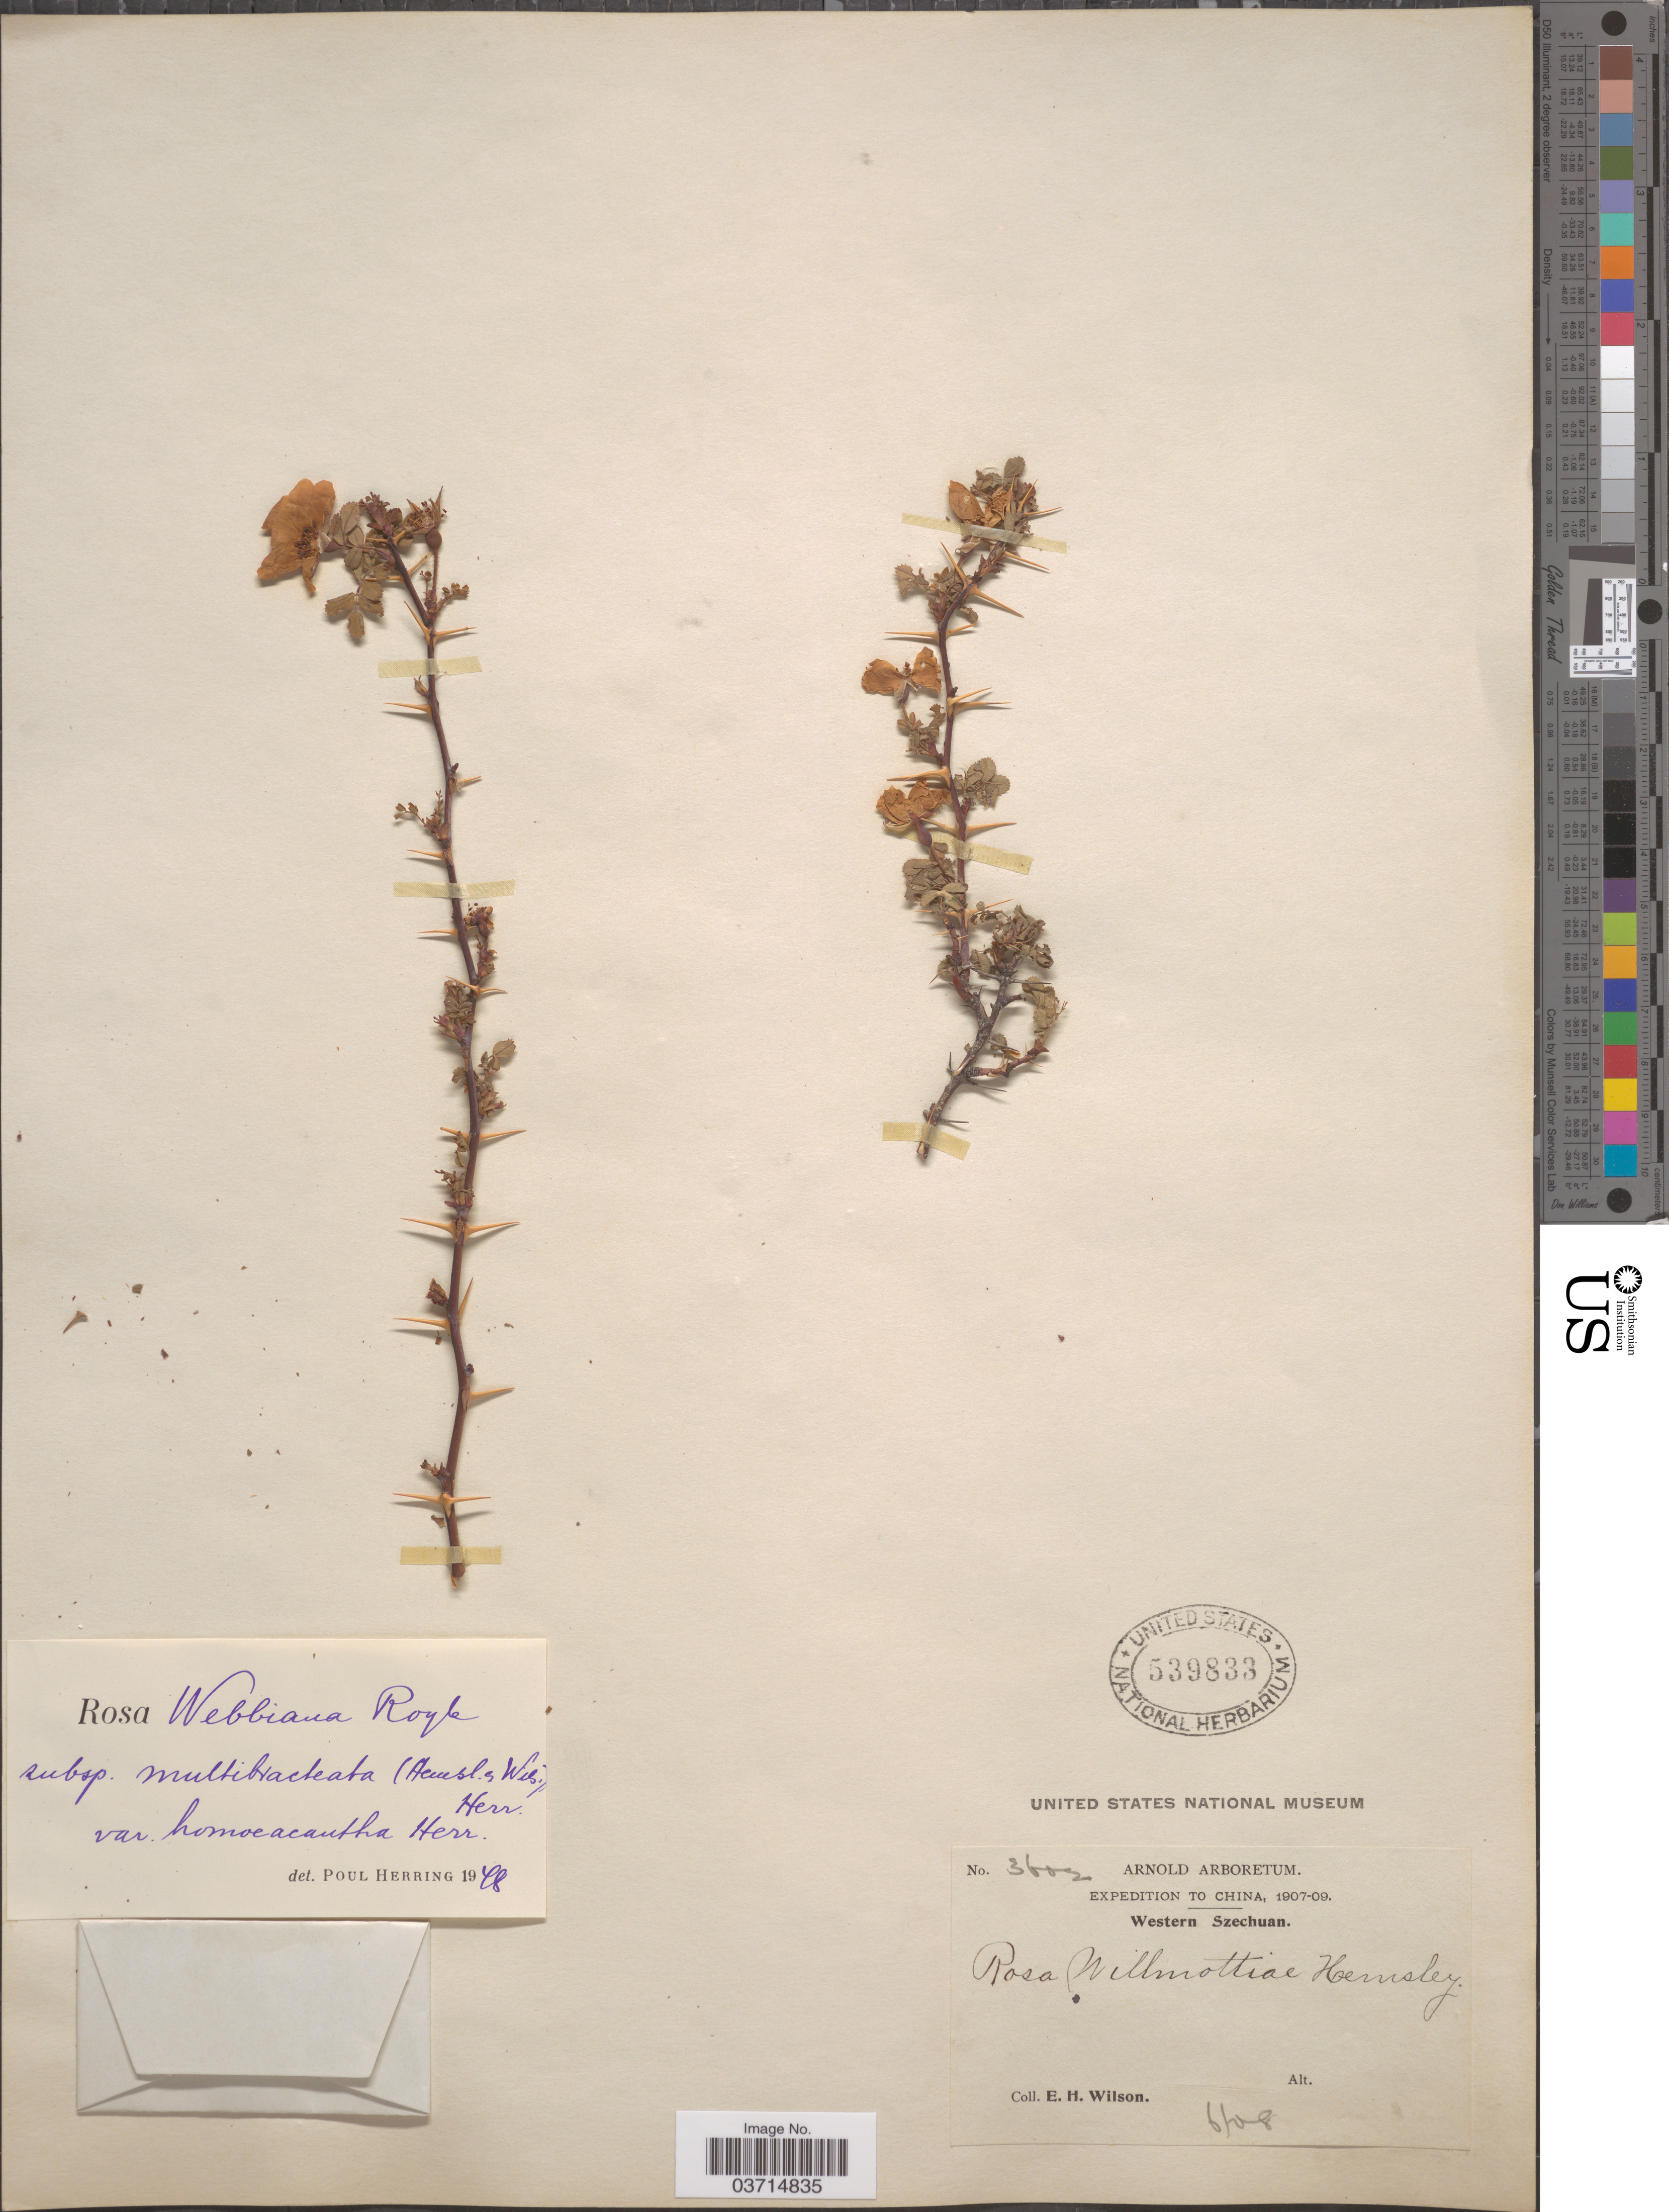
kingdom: Plantae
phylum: Tracheophyta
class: Magnoliopsida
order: Rosales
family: Rosaceae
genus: Rosa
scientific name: Rosa multibracteata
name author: Hemsl. & E.H. Wilson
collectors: E. Wilson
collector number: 3602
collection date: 1908-06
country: China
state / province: Sichuan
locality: Western Szechuan.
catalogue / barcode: US 539833